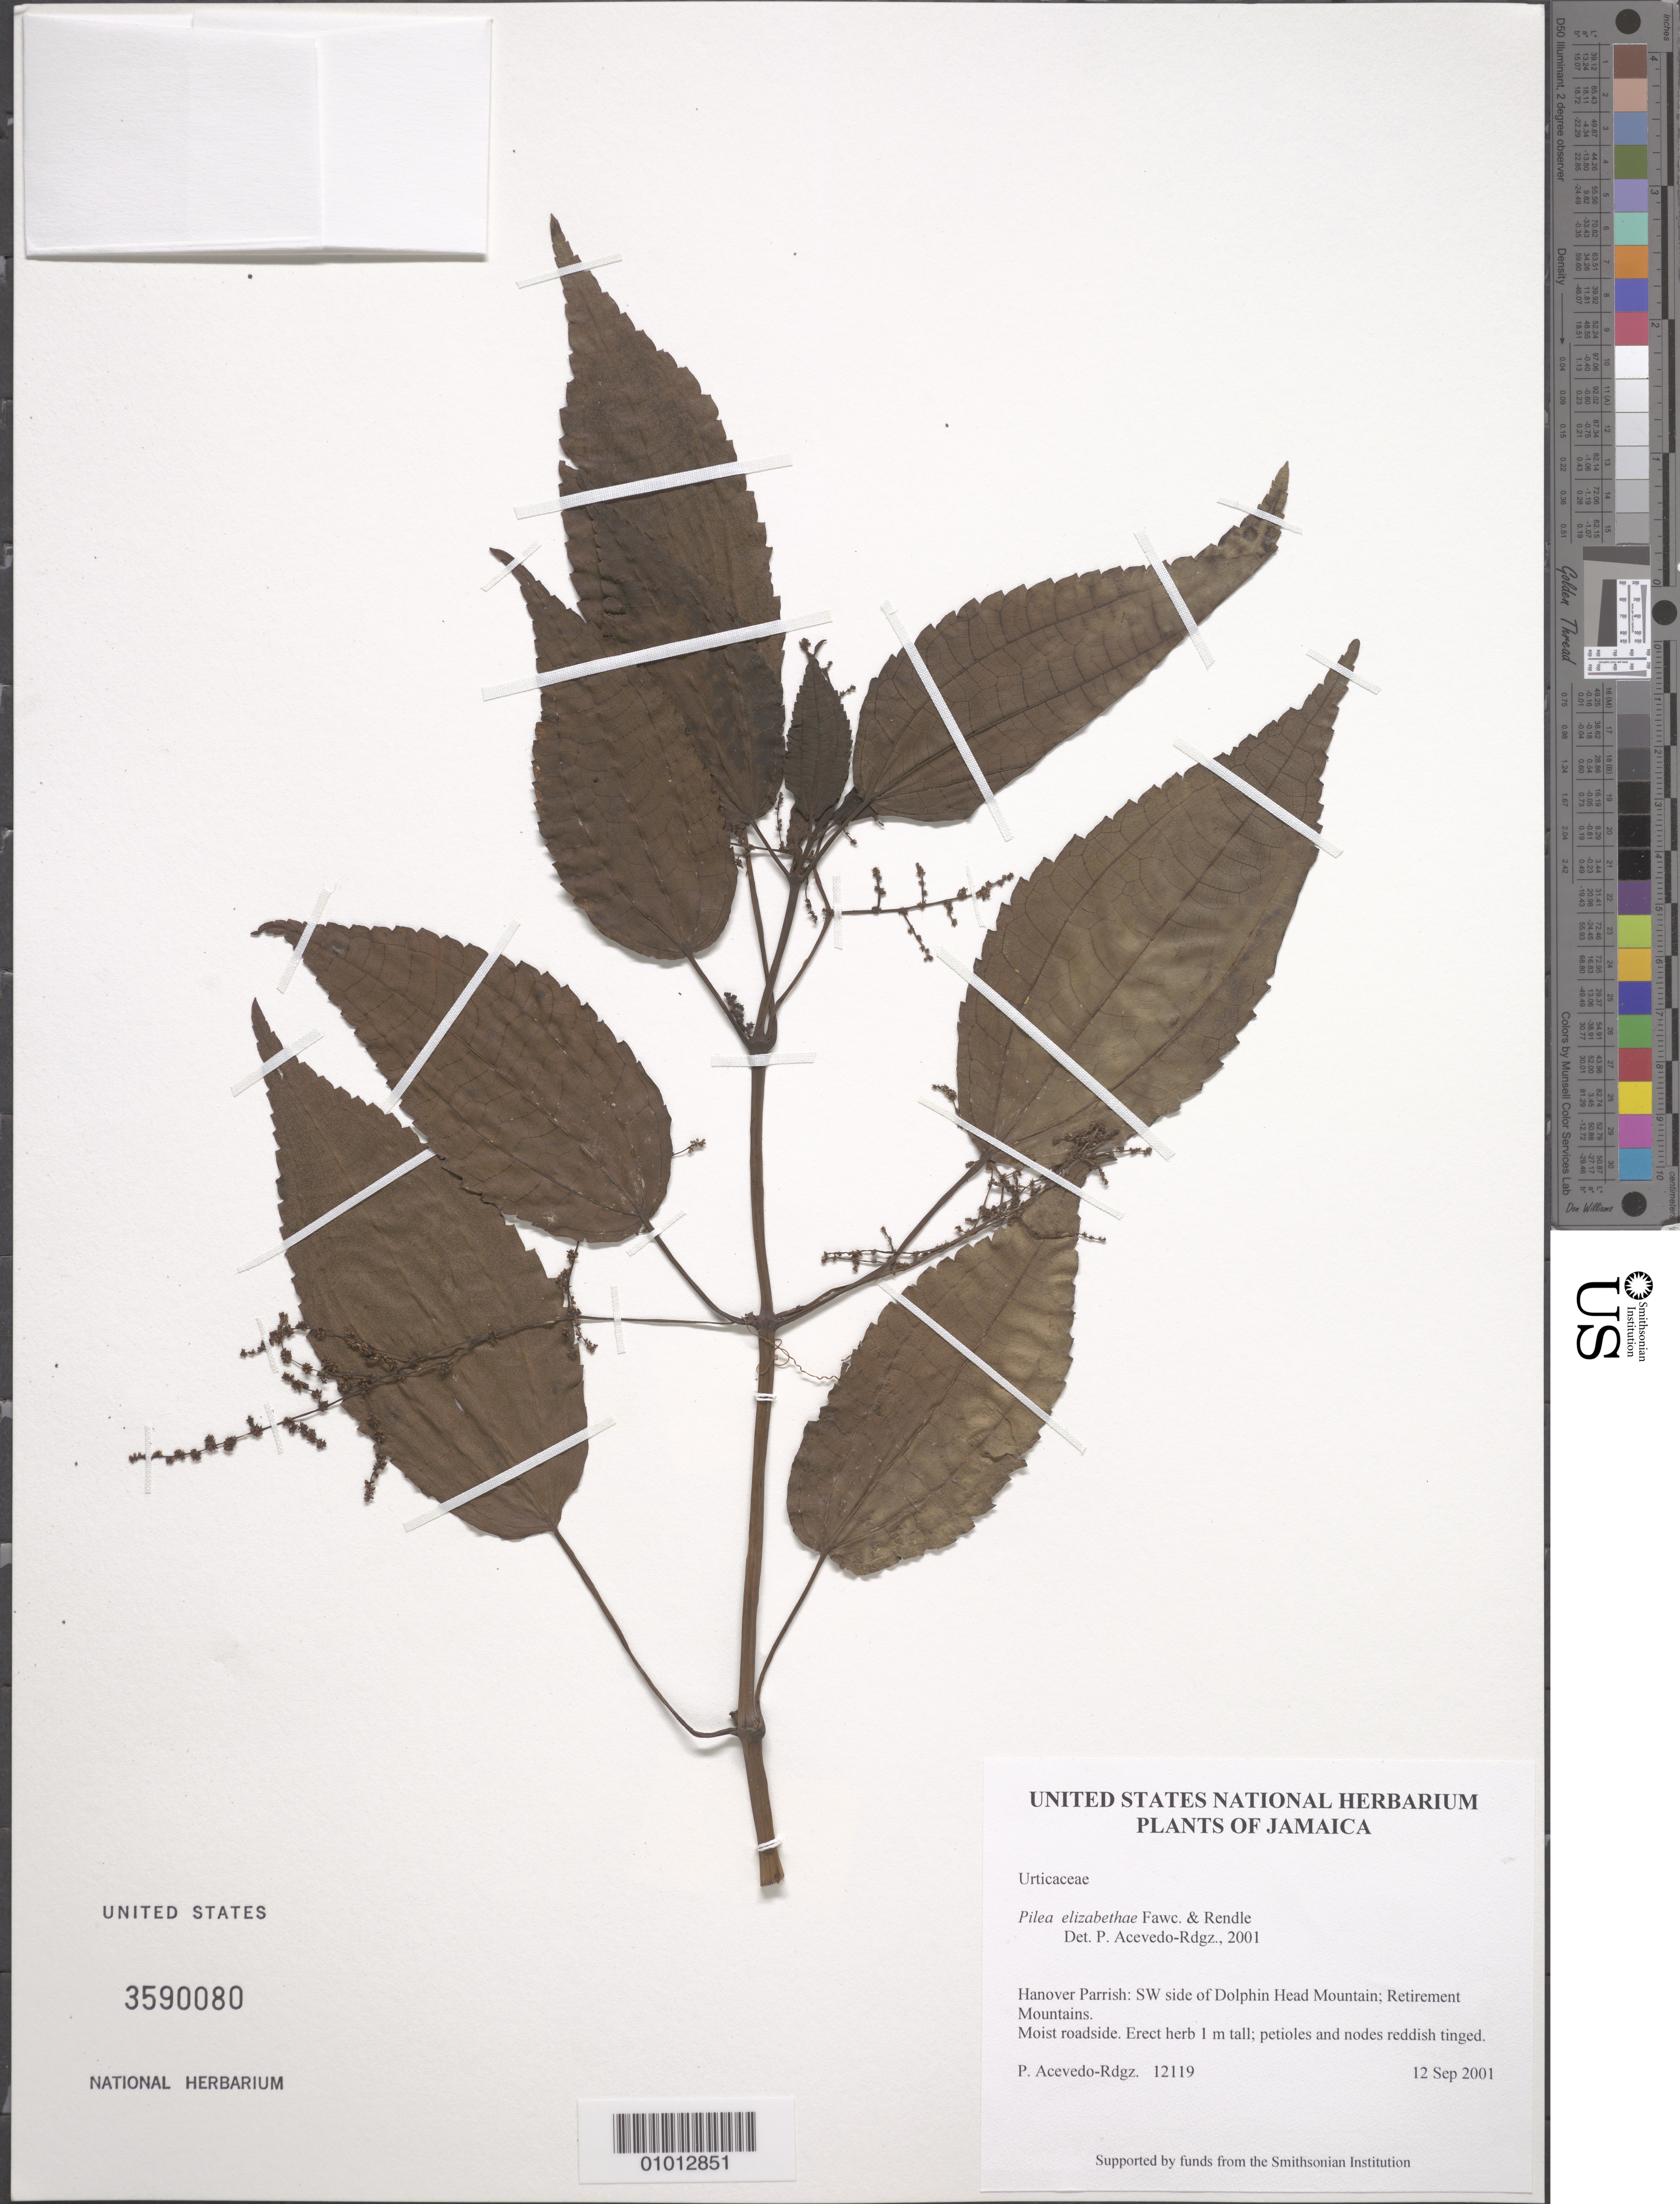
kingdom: Plantae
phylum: Tracheophyta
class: Magnoliopsida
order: Rosales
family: Urticaceae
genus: Pilea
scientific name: Pilea elizabethae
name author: Fawc. & Rendle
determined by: Acevedo-Rodríguez, P., (BOT), Smithsonian Institution - National Museum of Natural History (UNITED STATES)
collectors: P. Acevedo-Rodr.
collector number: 12119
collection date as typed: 12 Sep 2001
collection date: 2001-09-12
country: Jamaica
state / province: Hanover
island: Jamaica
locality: Hanover Parrish: SW side of Dolphin Head Mountain; Retirement Mountains.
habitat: Moist roadside.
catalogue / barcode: US 3590080